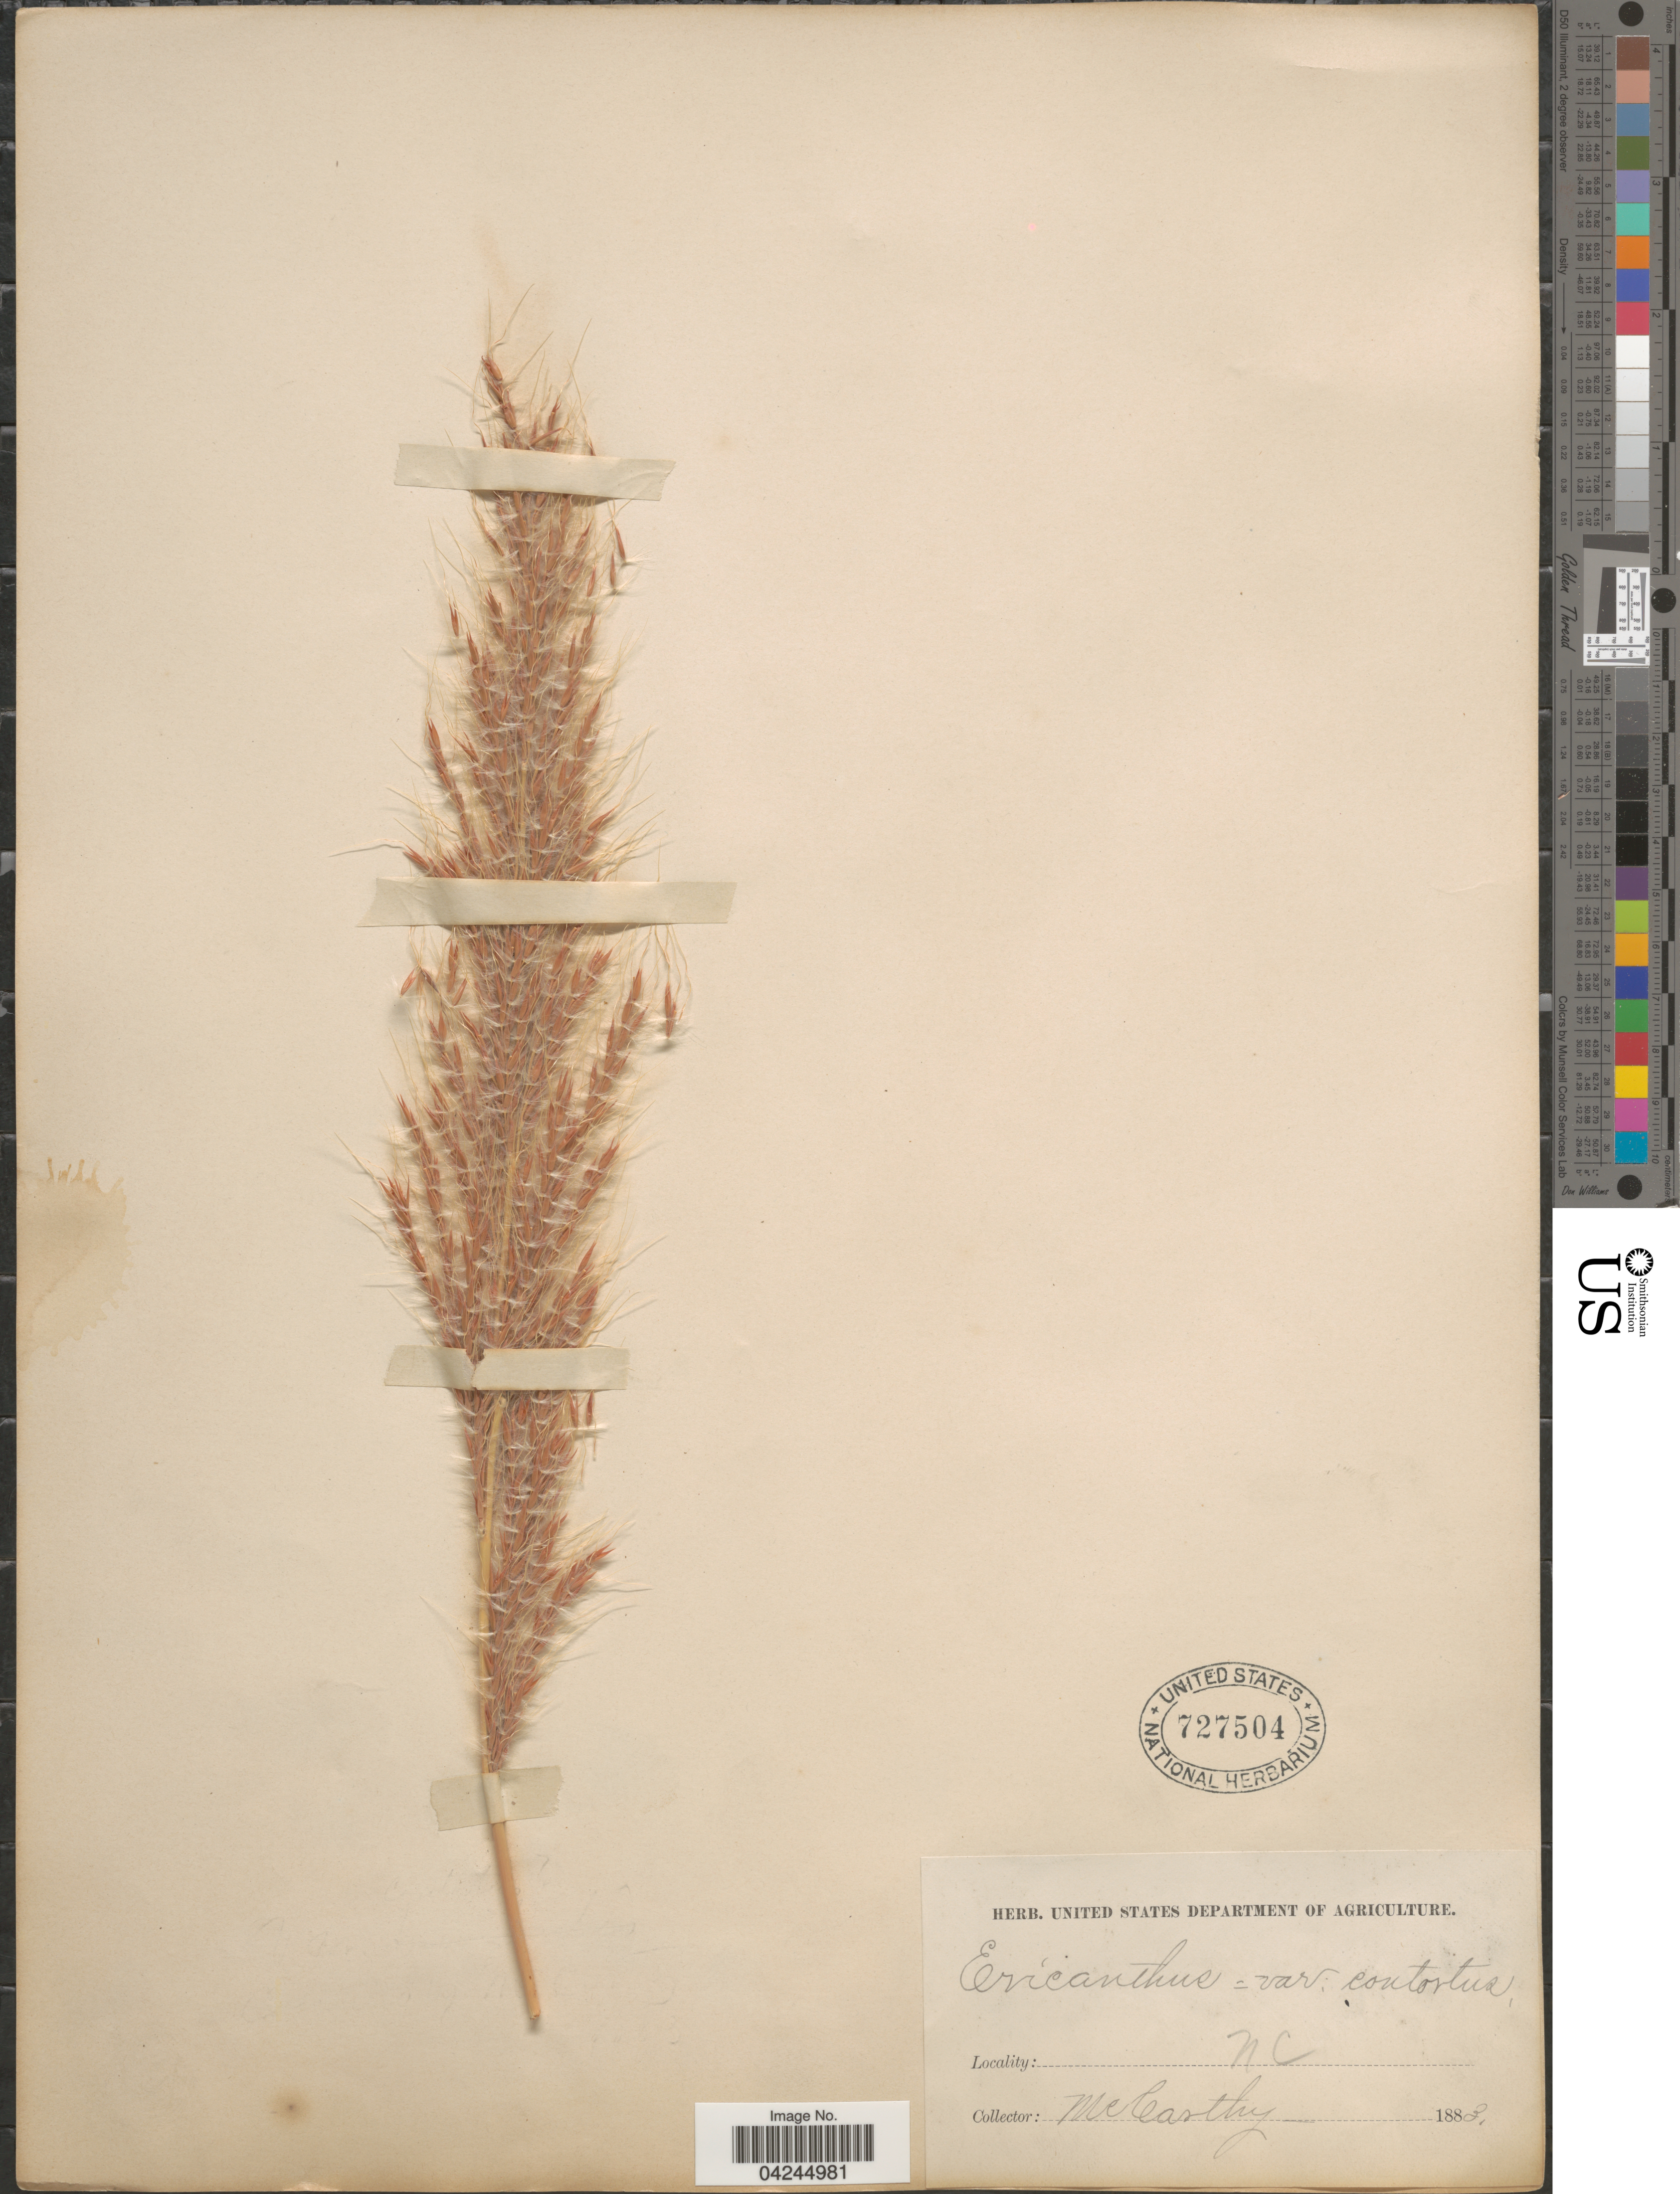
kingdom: Plantae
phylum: Tracheophyta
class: Liliopsida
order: Poales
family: Poaceae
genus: Erianthus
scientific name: Erianthus brevibarbis var. contortus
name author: (Elliott) D.B. Ward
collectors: -- McCarthy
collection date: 1883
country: United States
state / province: North Carolina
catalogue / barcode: US 727504